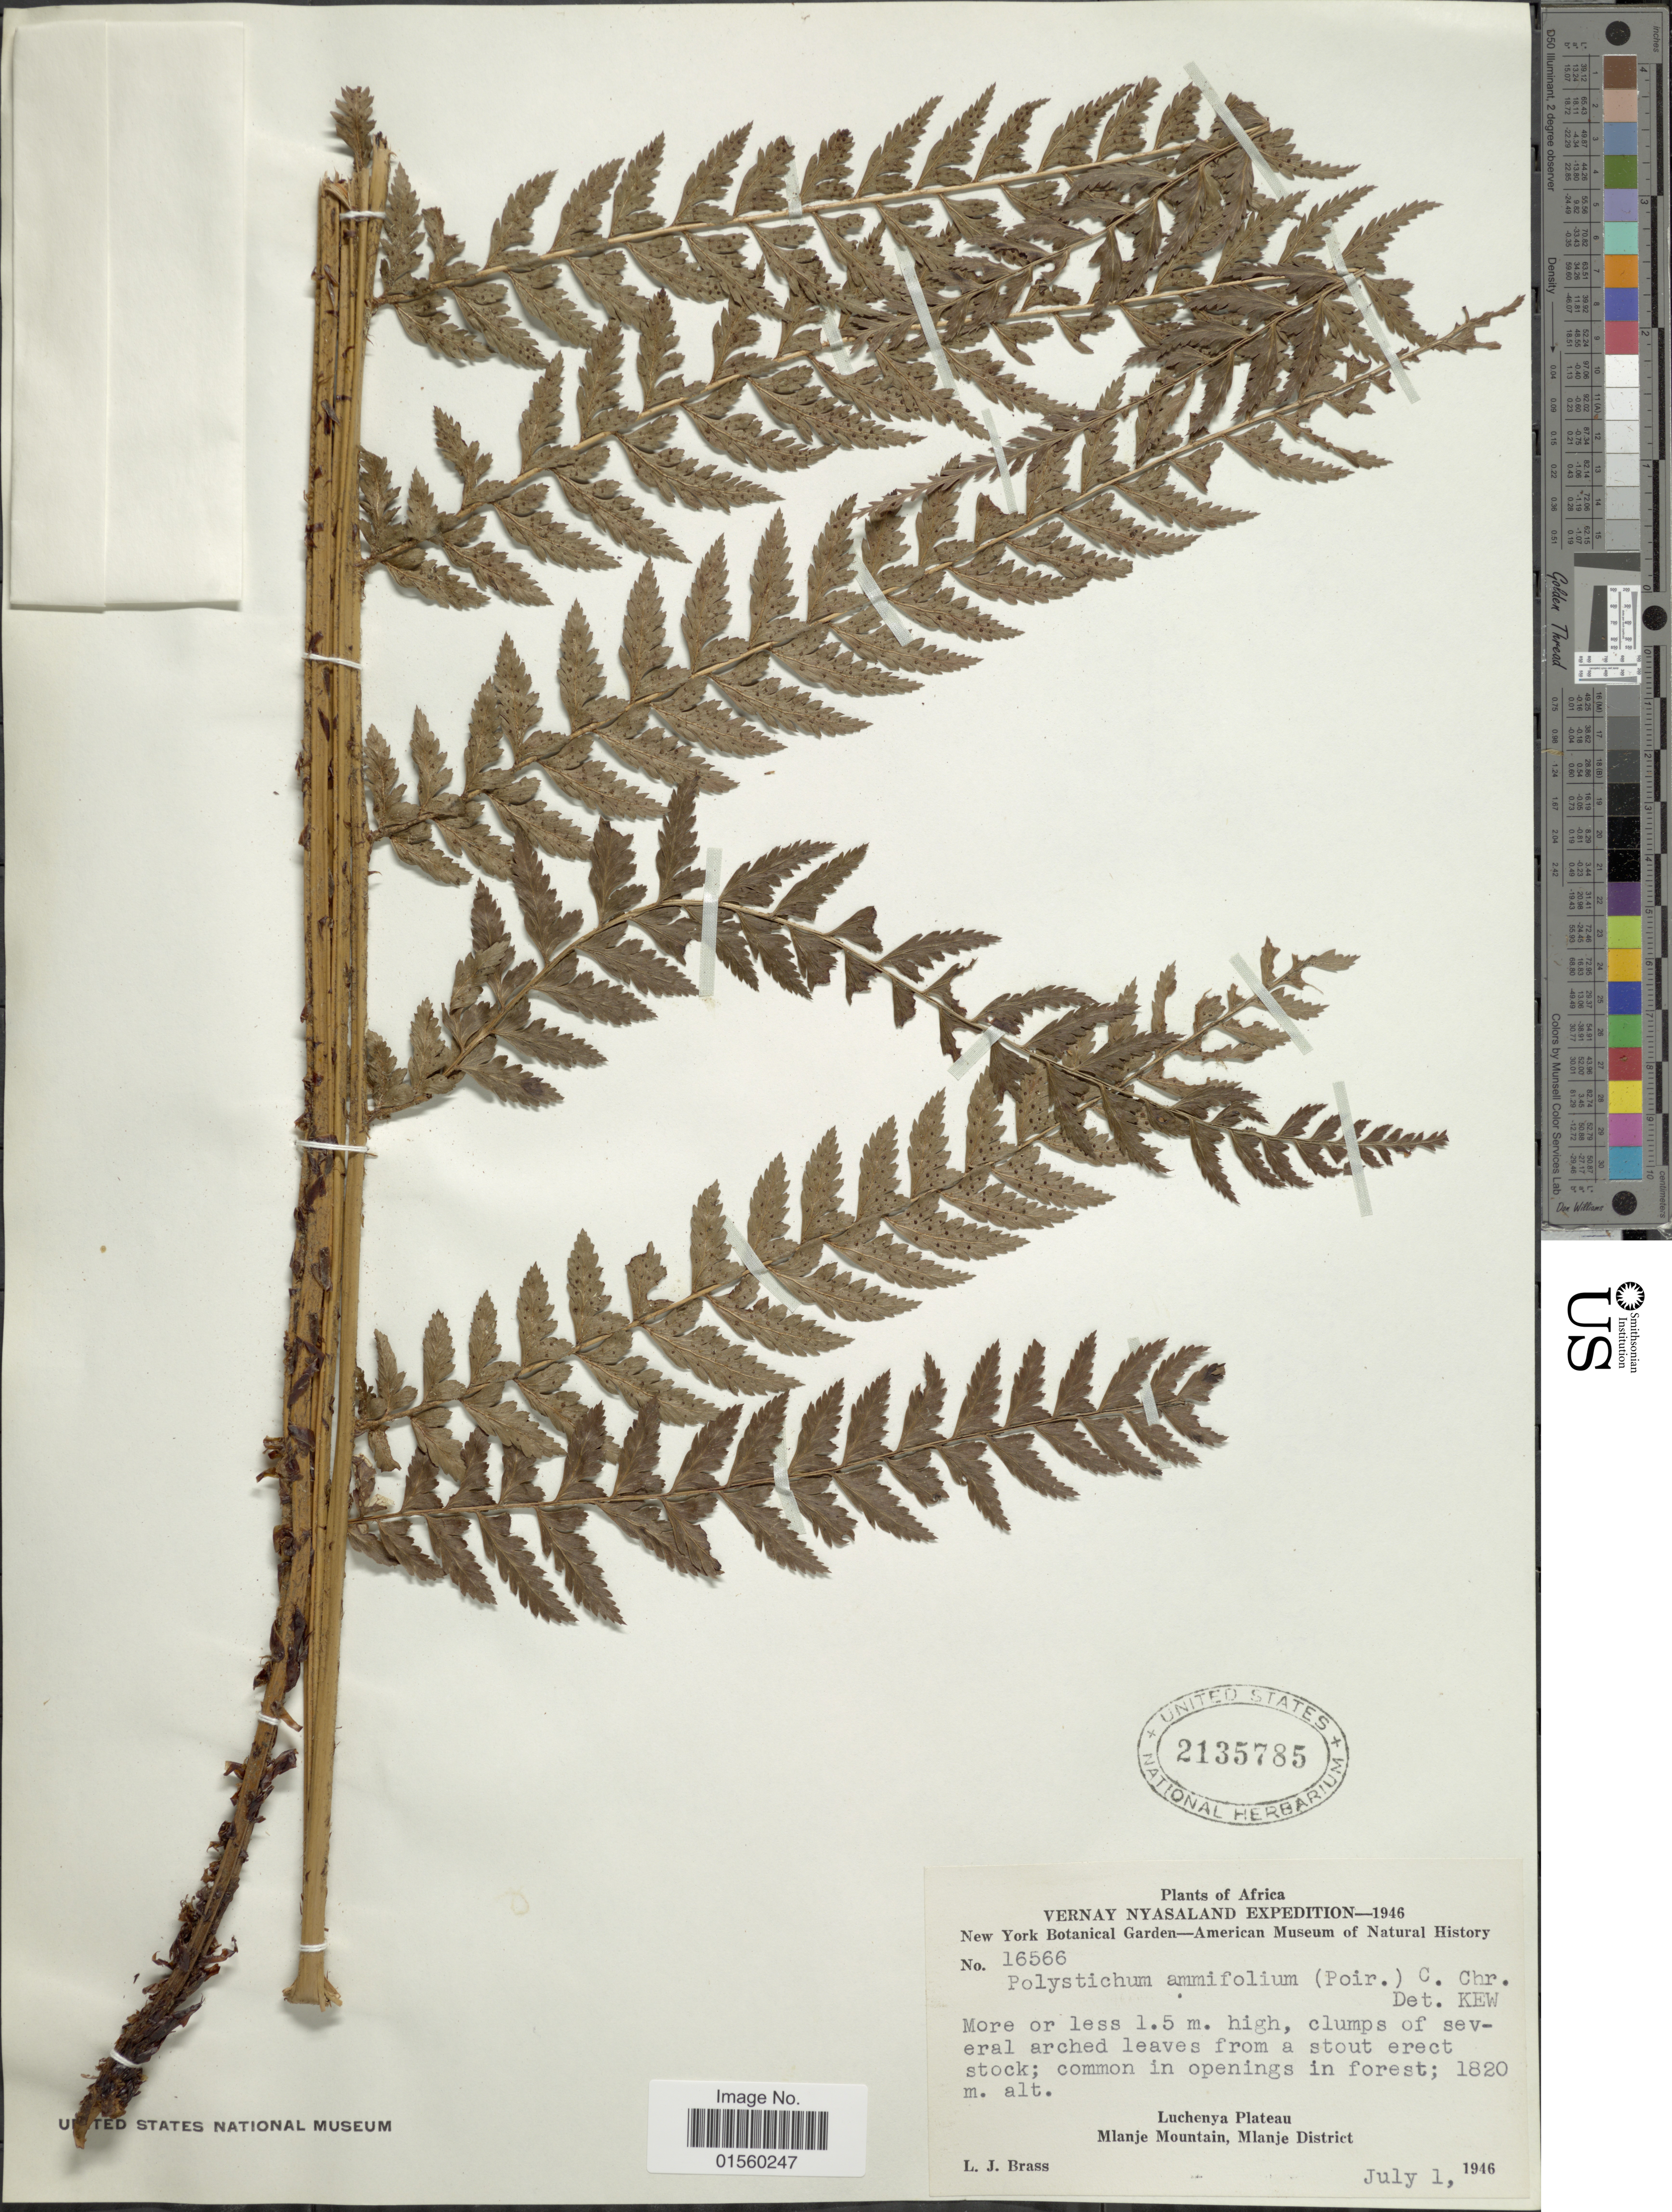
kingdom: Plantae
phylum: Tracheophyta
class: Polypodiopsida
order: Polypodiales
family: Dryopteridaceae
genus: Polystichum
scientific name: Polystichum setiferum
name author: (Forssk.) Moore ex Woynar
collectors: L. J. Brass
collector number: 16566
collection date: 1946-07-01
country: Malawi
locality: Africa, Luchenya Plateau, Mlanje Mountain, Mlanje District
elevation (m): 1820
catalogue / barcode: US 2135785